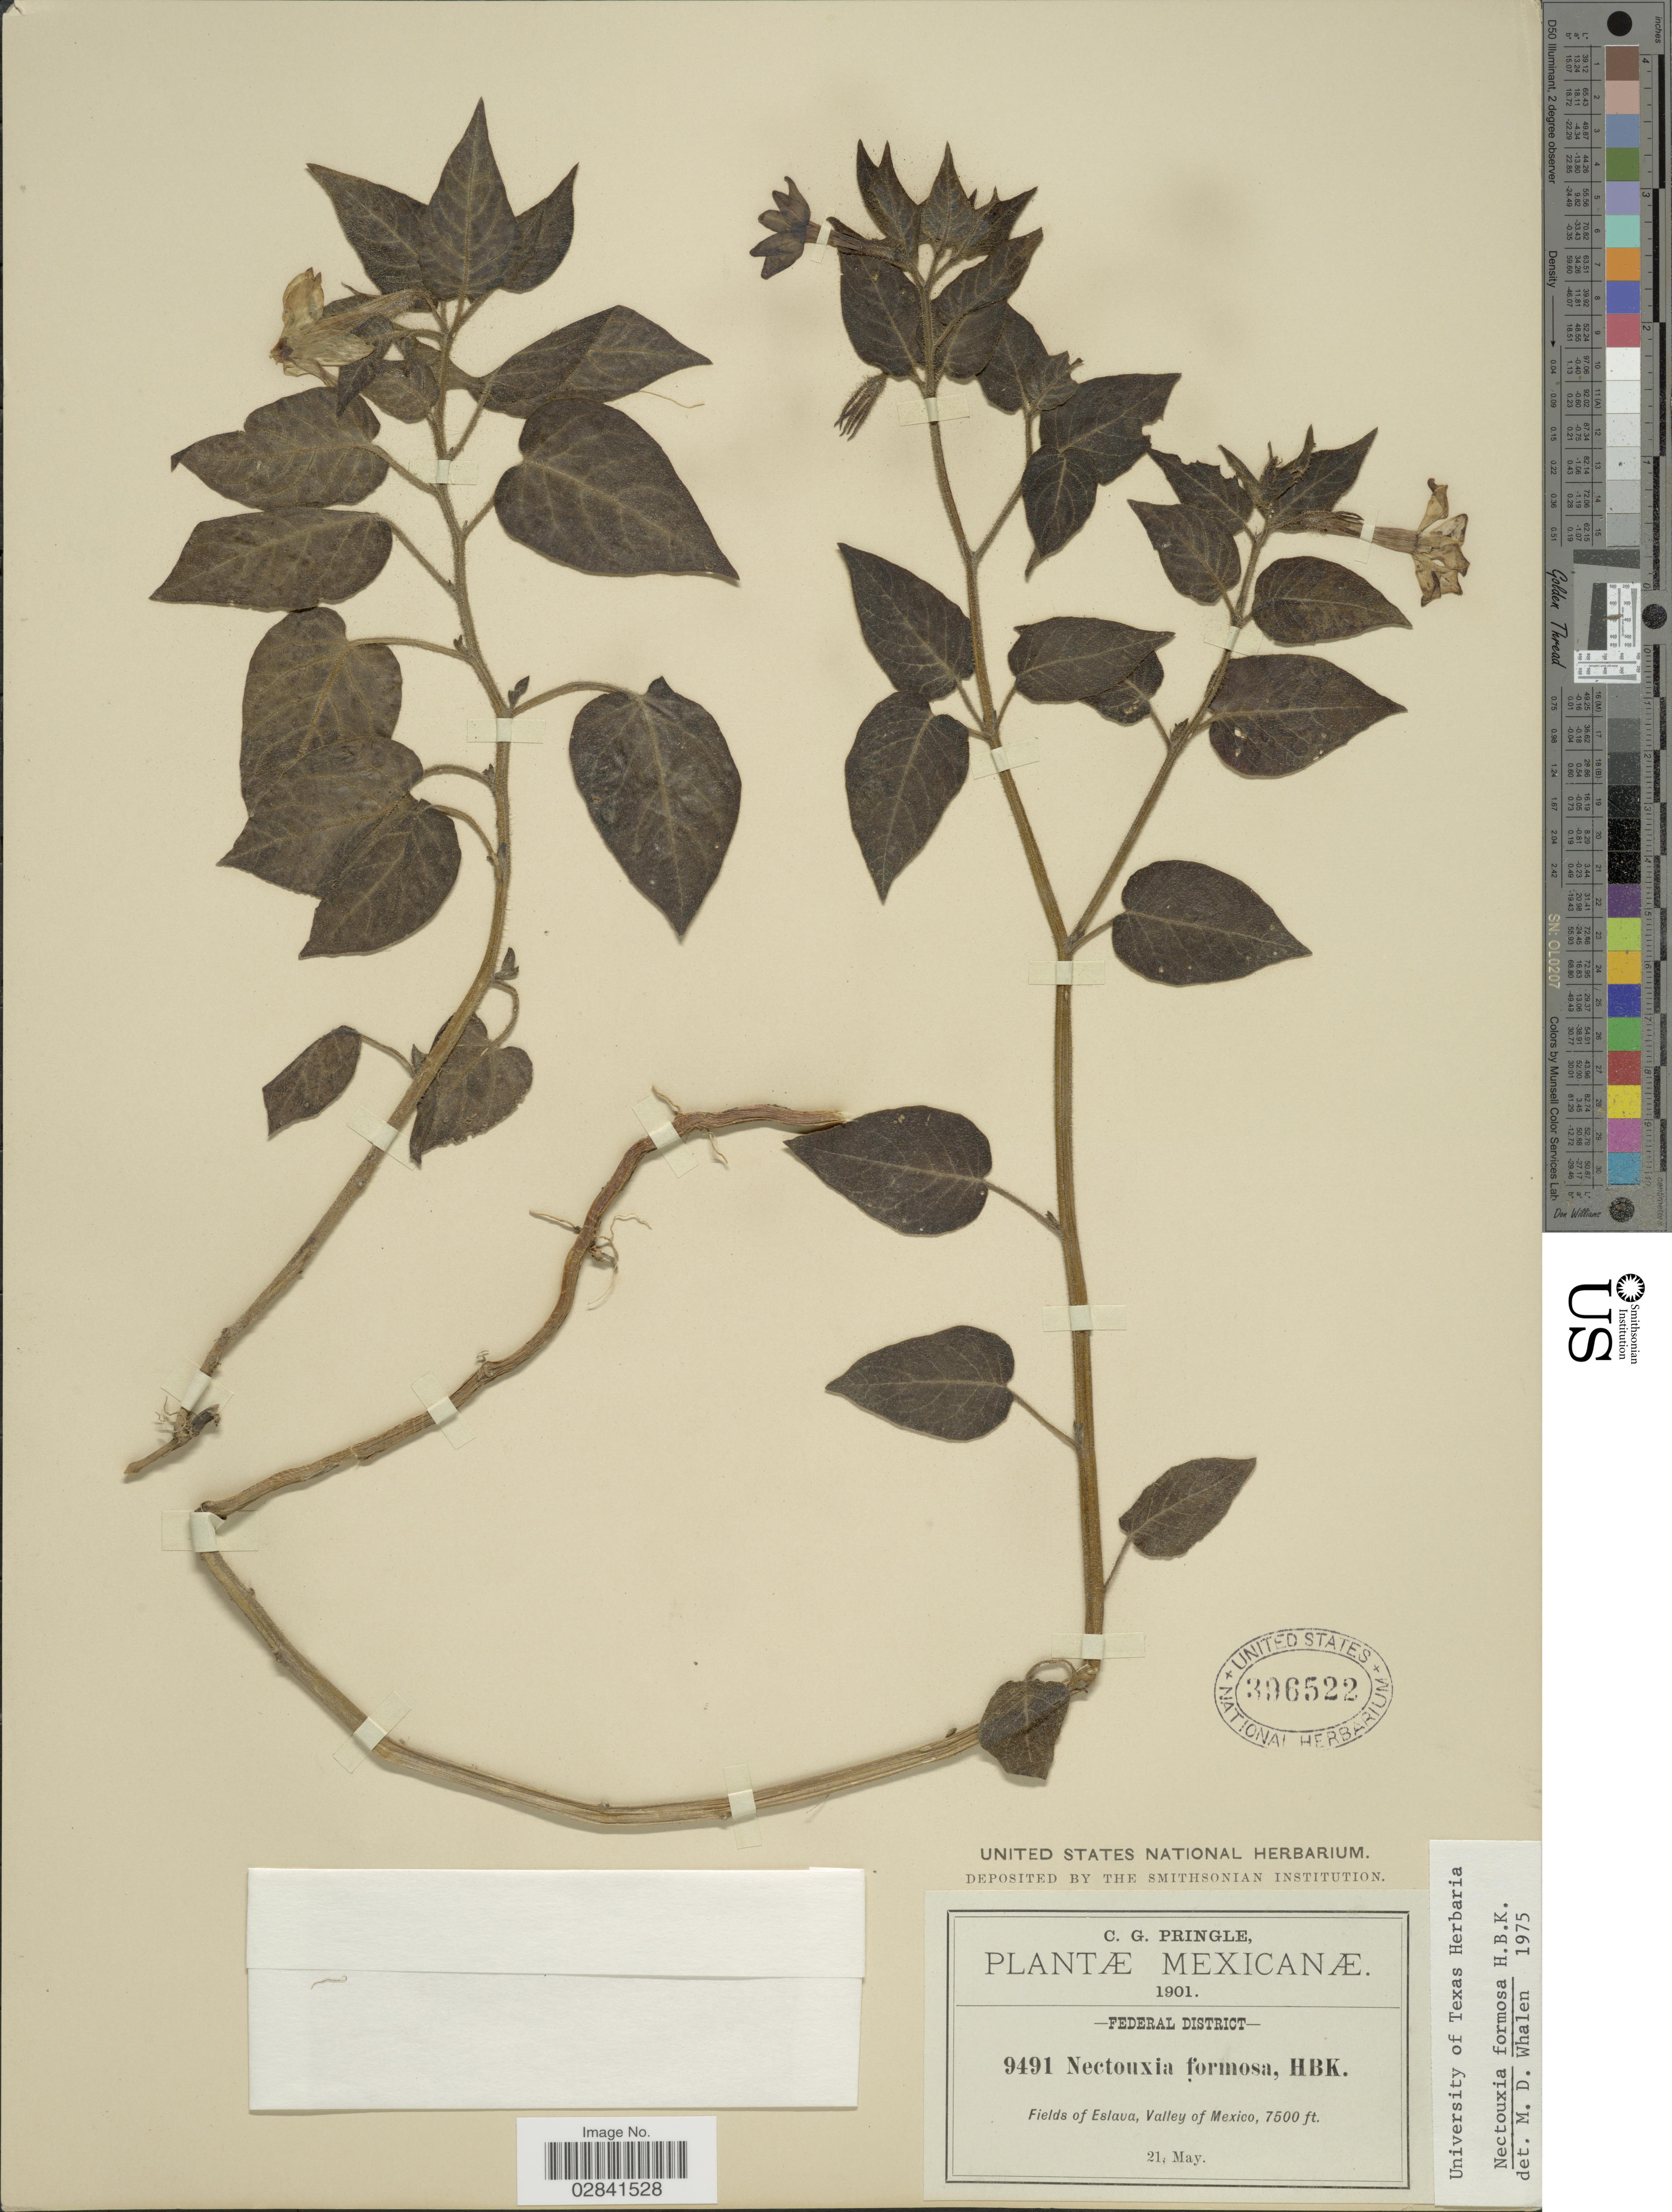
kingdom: Plantae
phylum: Tracheophyta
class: Magnoliopsida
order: Solanales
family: Solanaceae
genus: Nectouxia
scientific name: Nectouxia formosa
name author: Kunth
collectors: C. G. Pringle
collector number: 9491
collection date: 1901-05-21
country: Mexico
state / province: Distrito Federal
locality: Federal District. Fields of Eslava, Valley of Mexico.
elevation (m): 2286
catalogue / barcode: US 396522